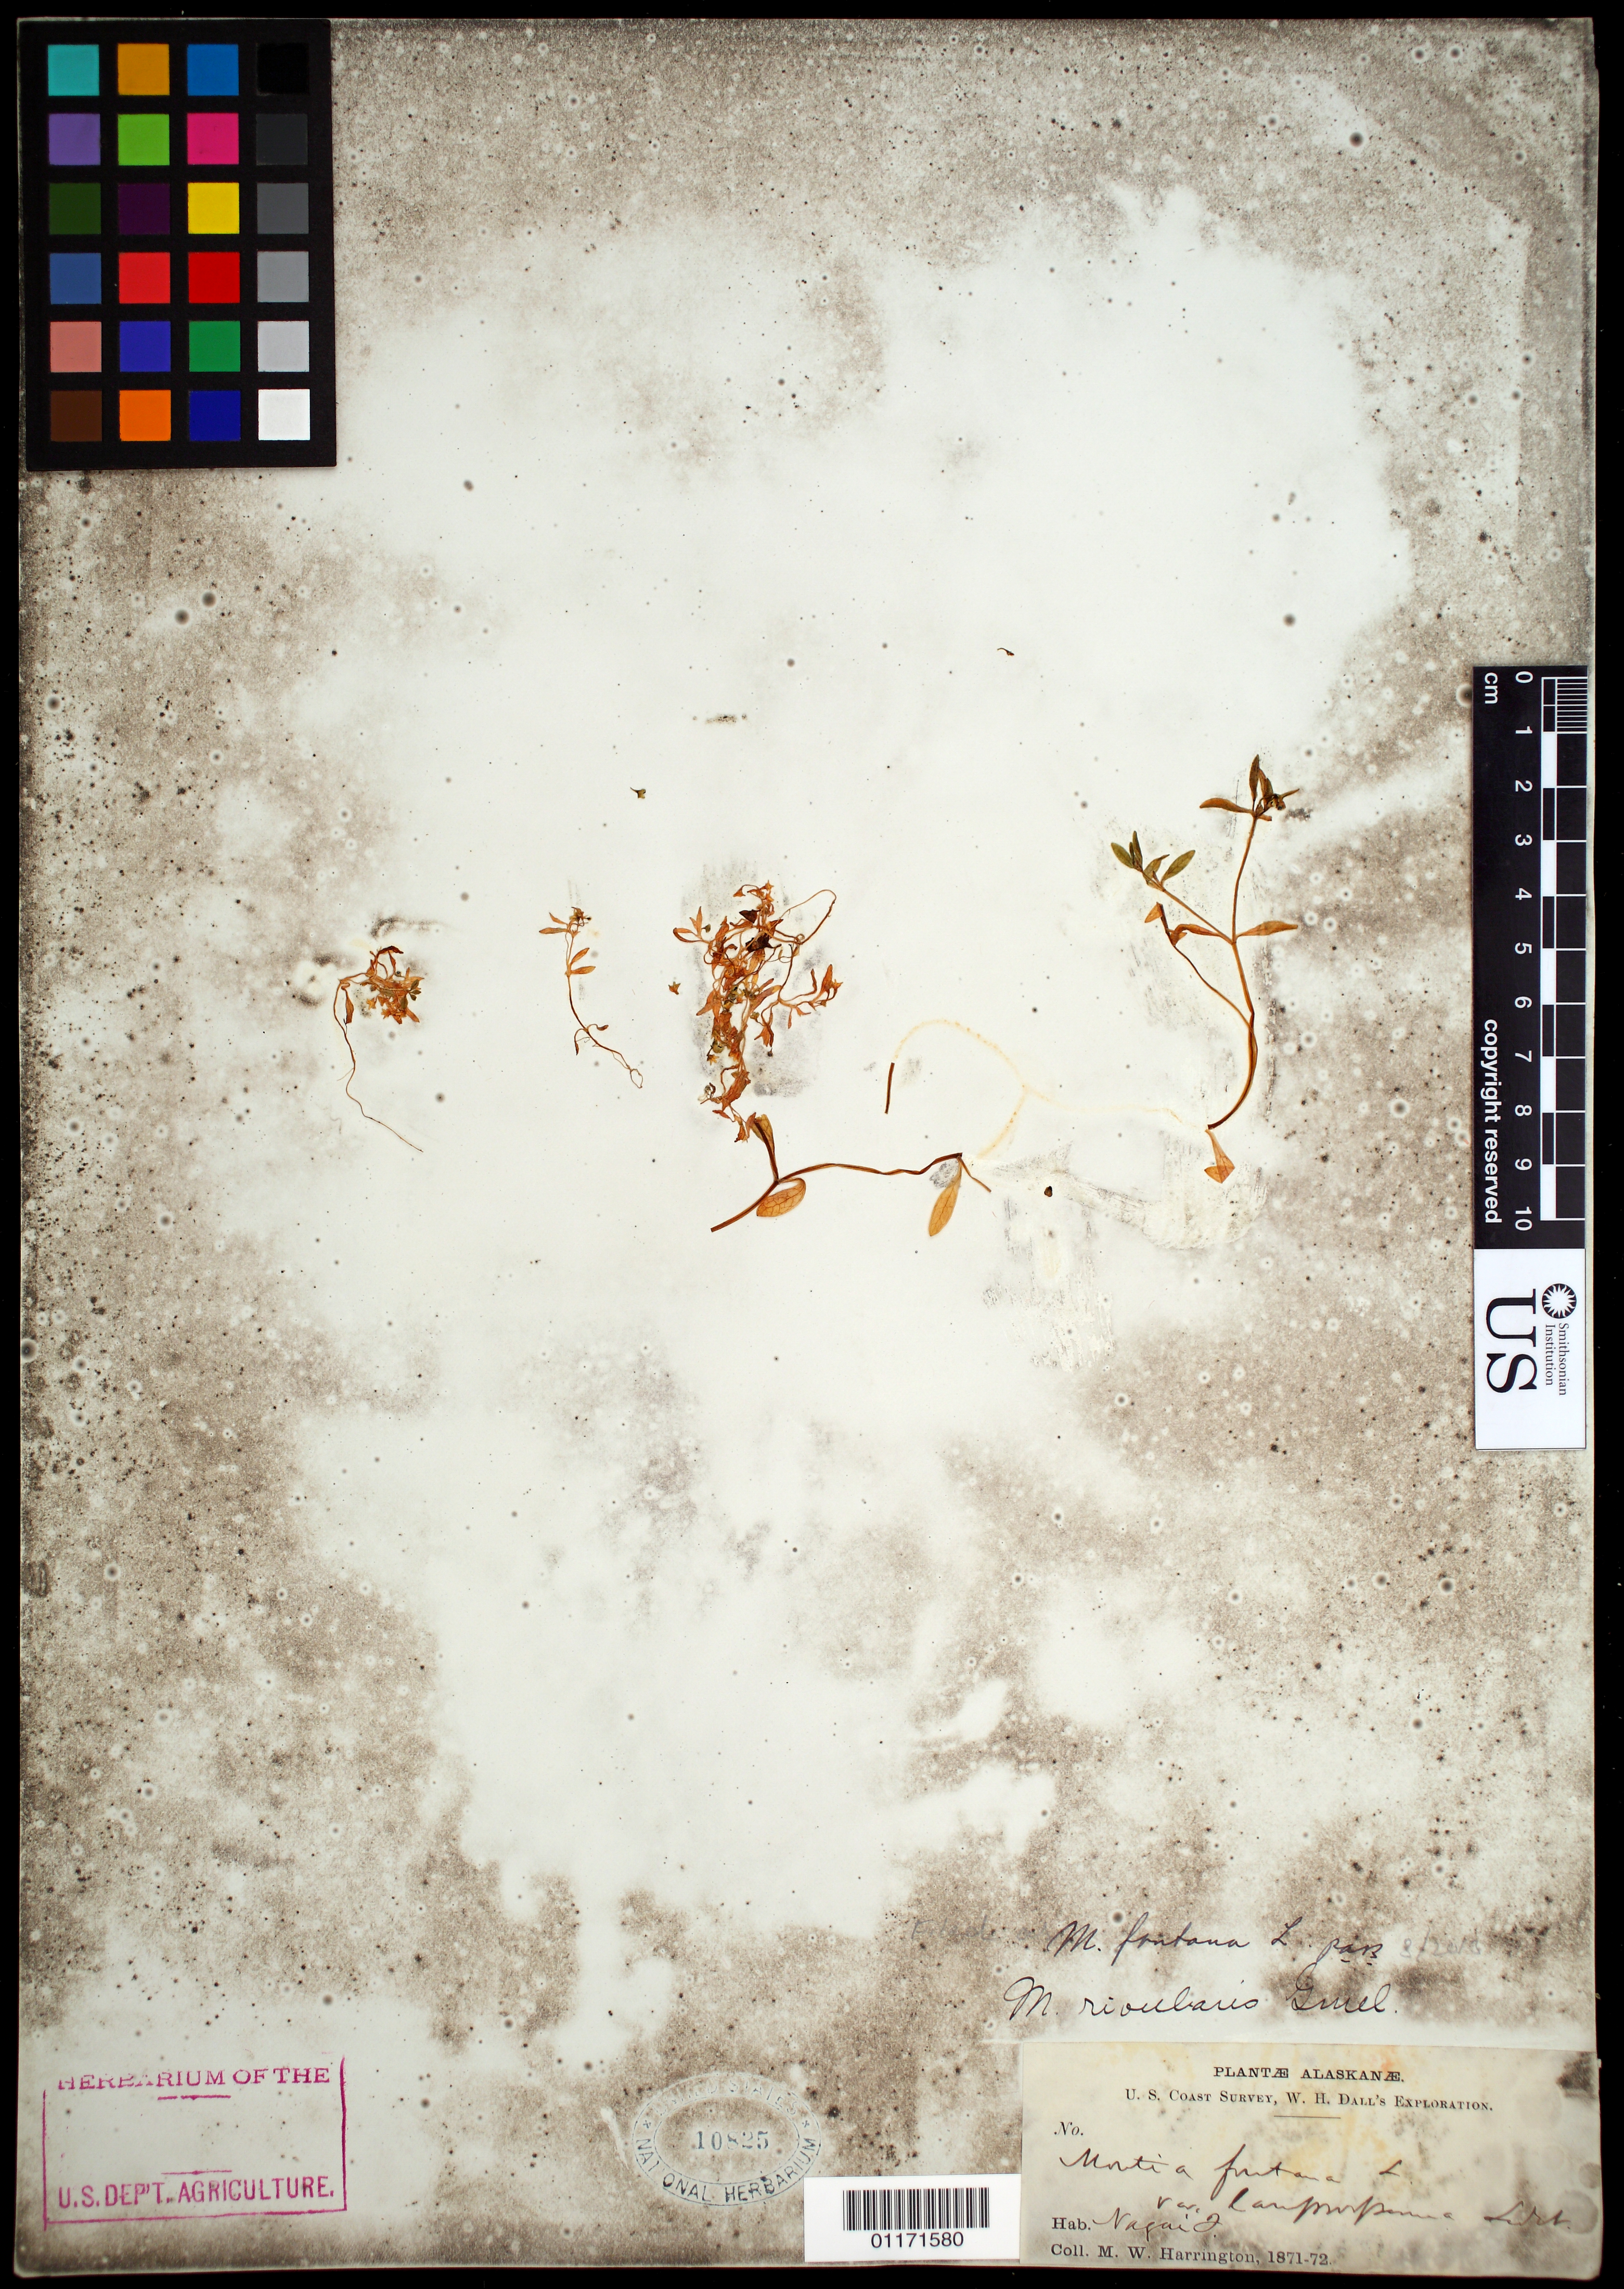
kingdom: Plantae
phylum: Tracheophyta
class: Magnoliopsida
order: Caryophyllales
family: Montiaceae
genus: Montia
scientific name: Montia fontana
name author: L.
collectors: M. W. Harrington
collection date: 1871/1872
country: United States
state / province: Alaska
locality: Nagai Island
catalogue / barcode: US 10825